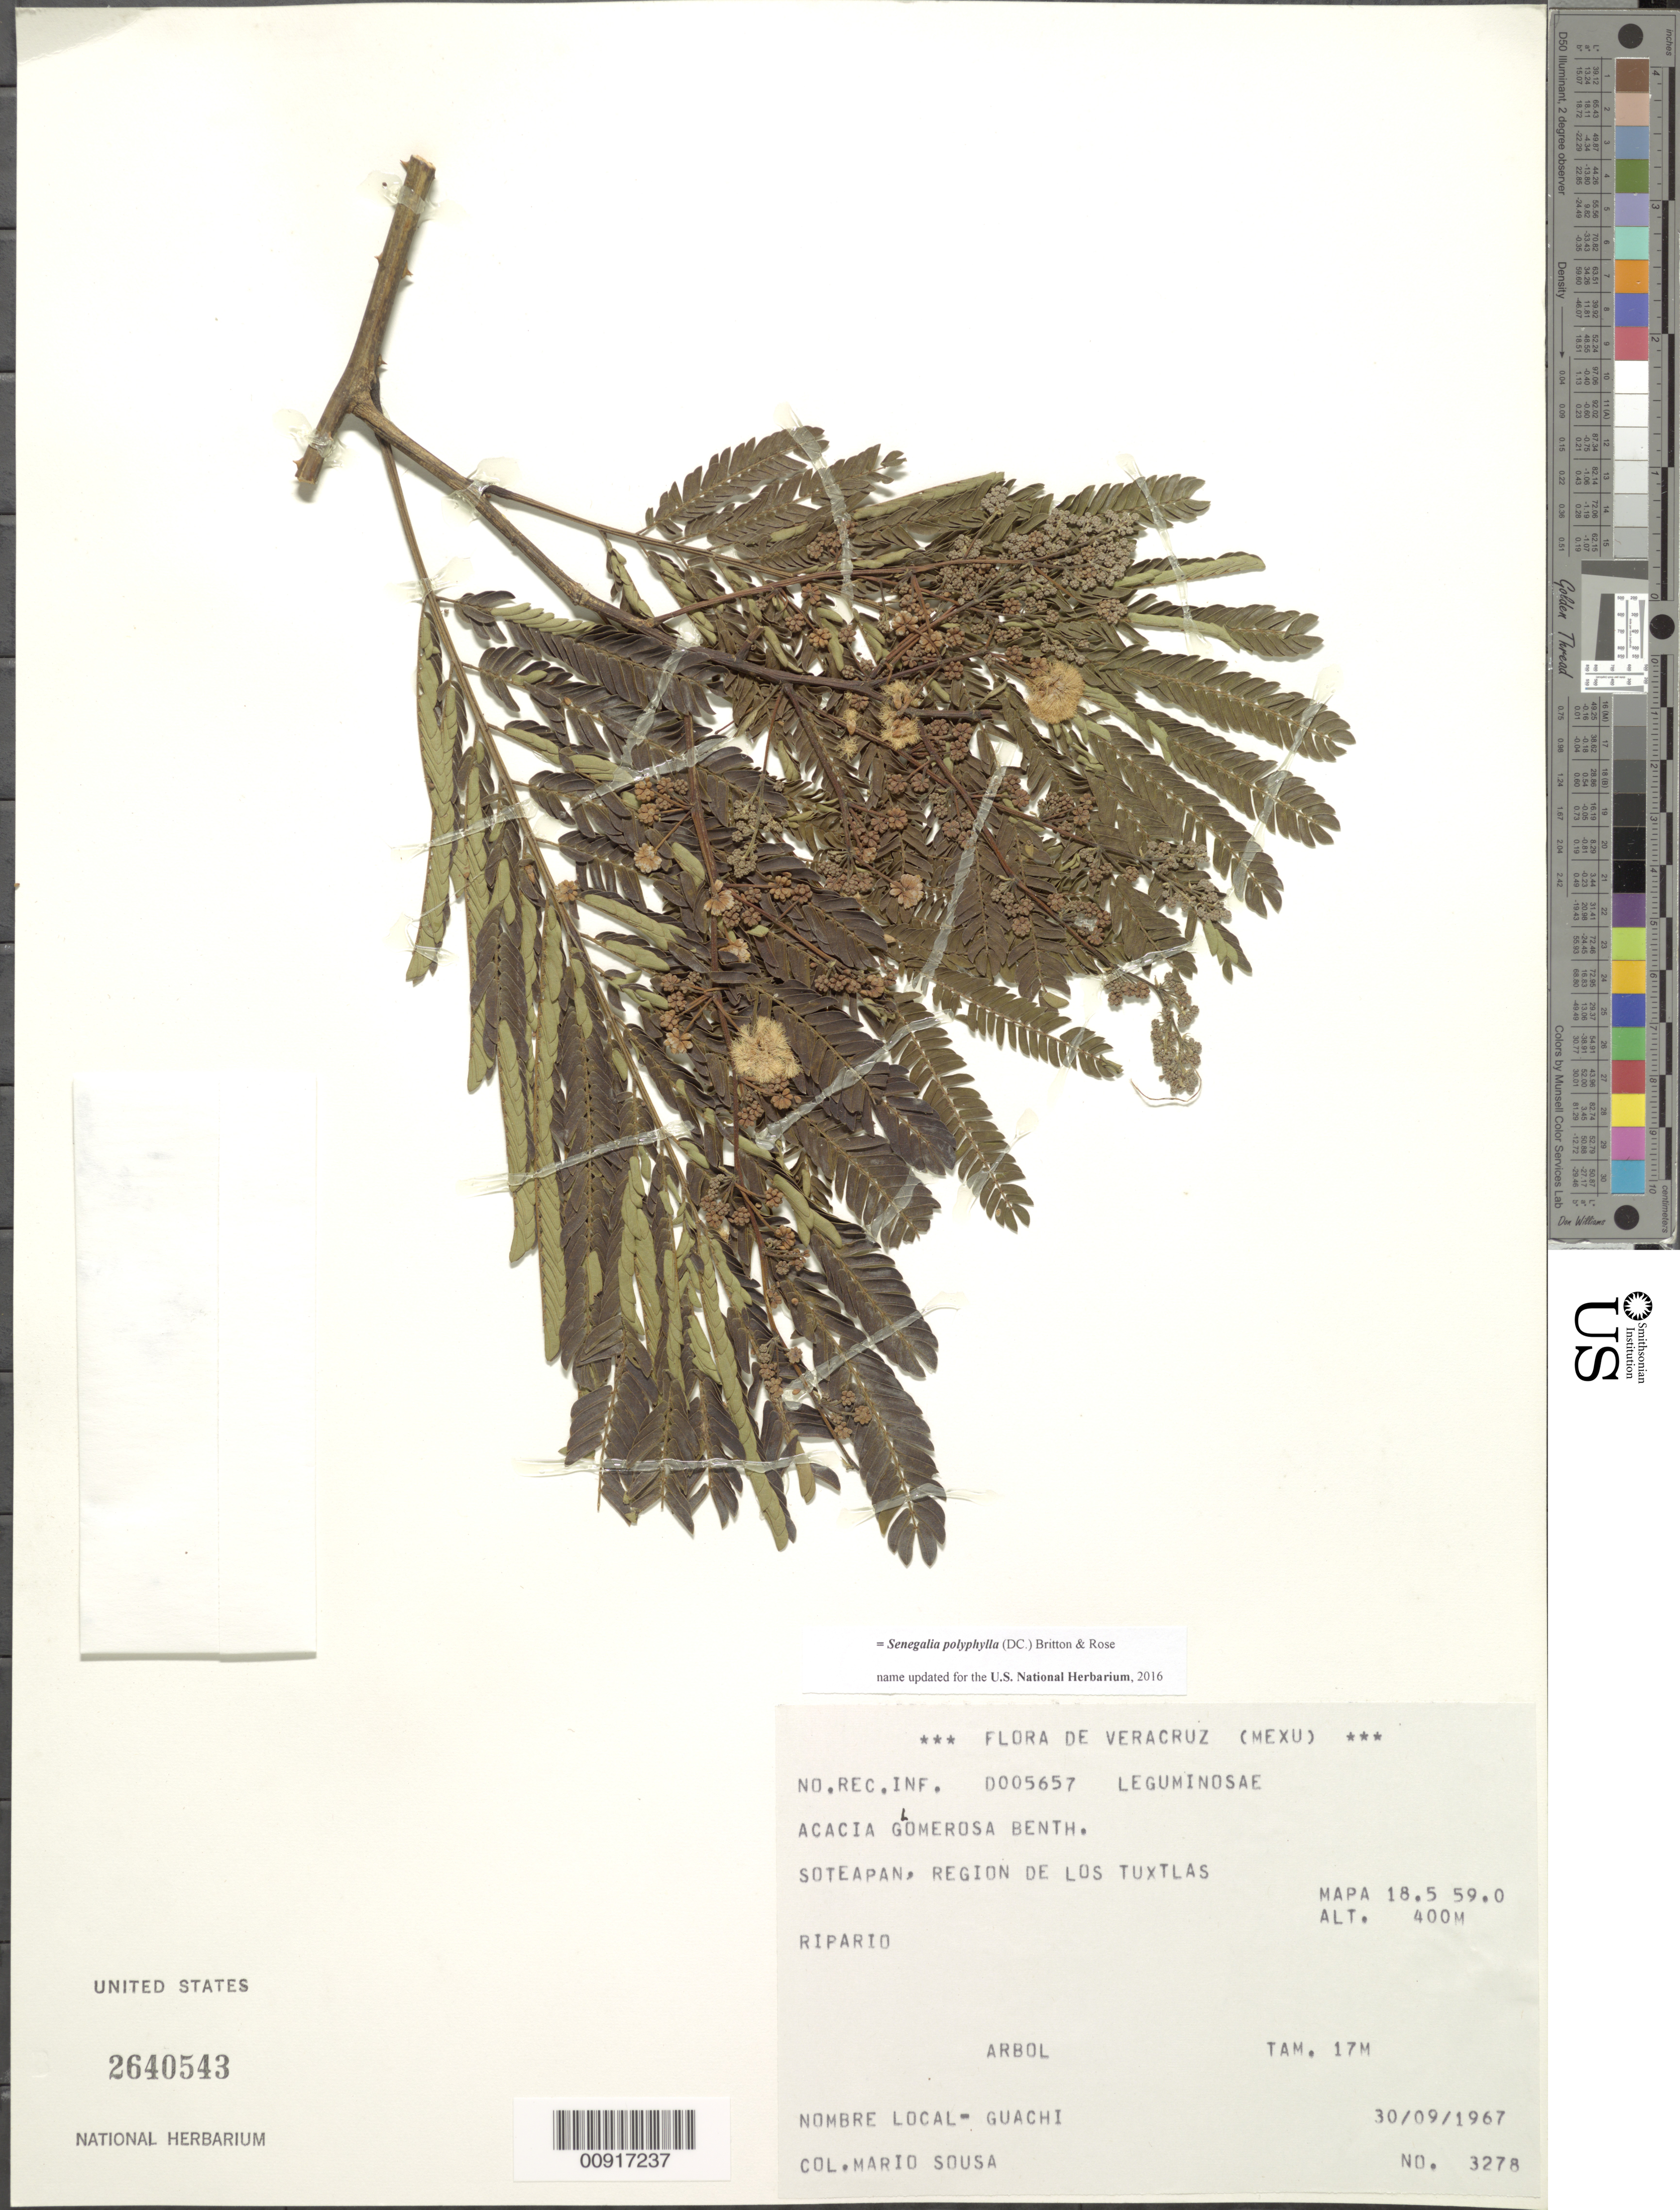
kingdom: Plantae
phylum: Tracheophyta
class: Magnoliopsida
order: Fabales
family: Fabaceae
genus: Senegalia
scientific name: Senegalia polyphylla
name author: (DC.) Britton & Rose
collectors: M. Sousa S.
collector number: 3278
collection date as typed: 30 Sep 1967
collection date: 1967-09-30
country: Mexico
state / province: Veracruz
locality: Soteapan, Region de Los Tuxtlas. Mapa 18.5 59.0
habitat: Ripario.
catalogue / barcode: US 2640543